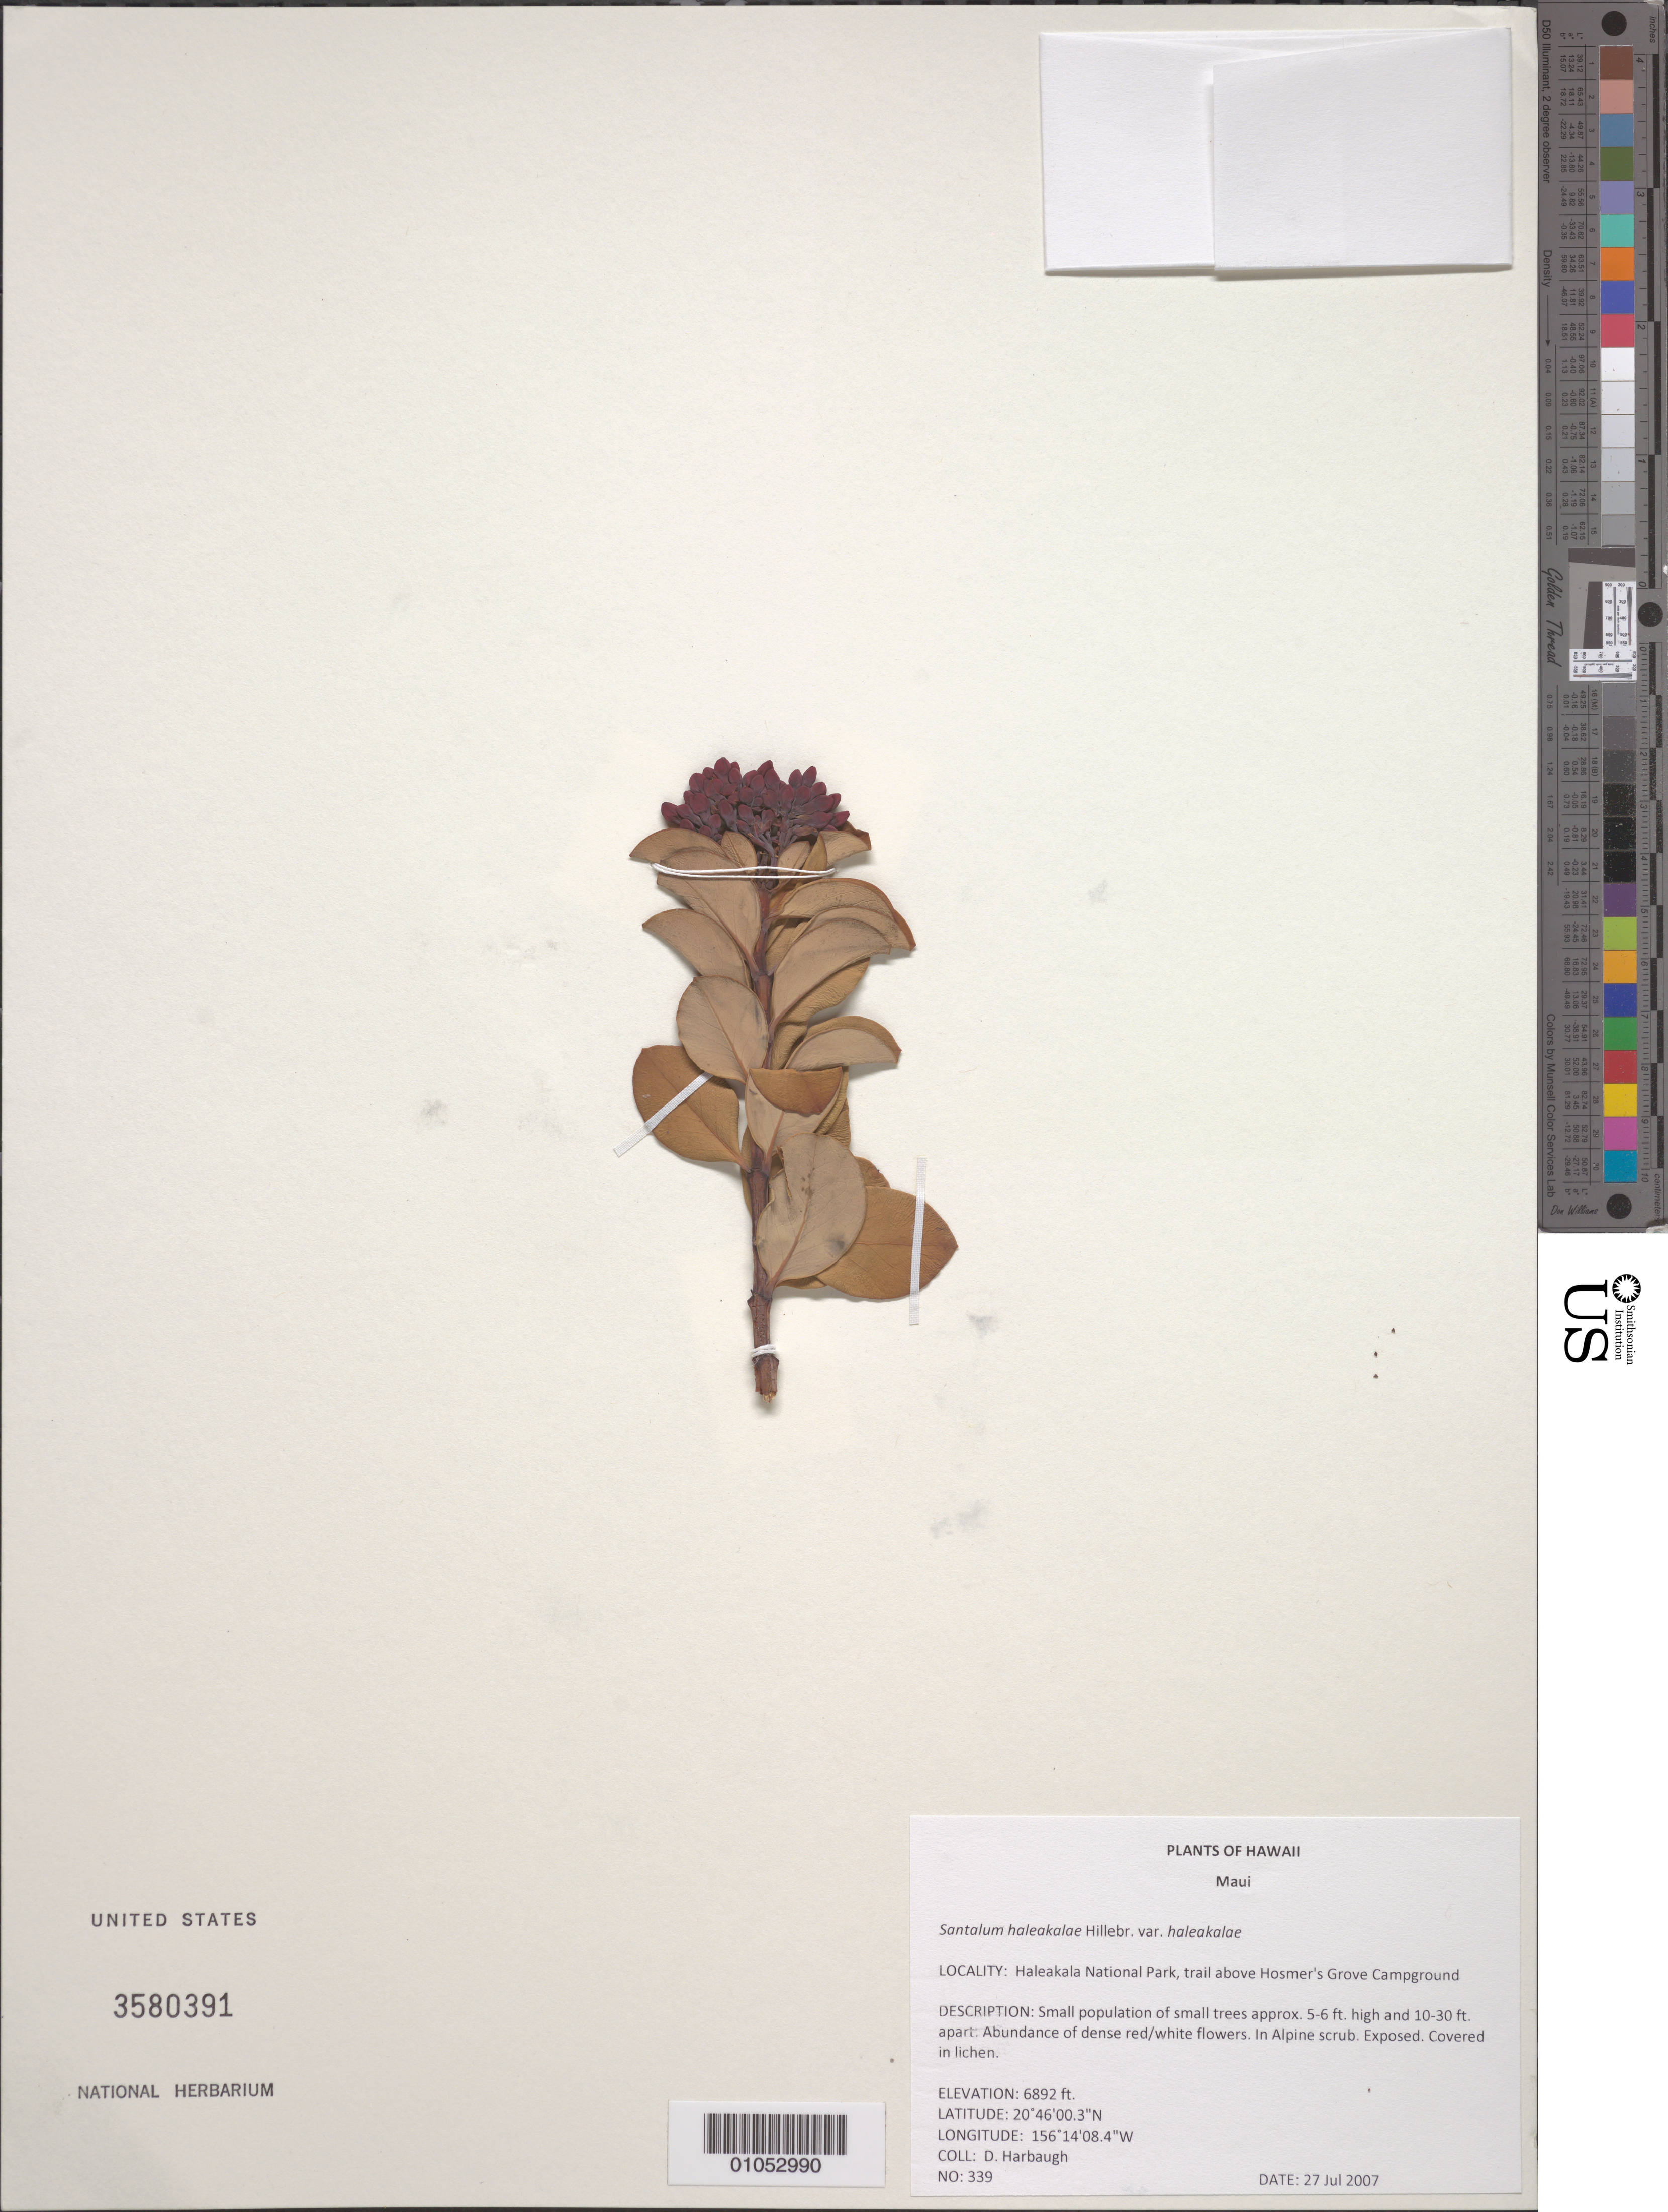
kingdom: Plantae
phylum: Tracheophyta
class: Magnoliopsida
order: Santalales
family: Santalaceae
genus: Santalum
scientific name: Santalum haleakalae var. haleakalae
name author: Hillebr.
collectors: D. Harbaugh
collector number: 339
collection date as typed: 27 Jul 2007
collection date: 2007-07-27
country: United States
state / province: Hawaii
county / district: Maui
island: Maui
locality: Haleakala National Park, trail above Hosmer's Grove Campground.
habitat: Alpine scrub, exposed.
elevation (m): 2101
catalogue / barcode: US 3580391